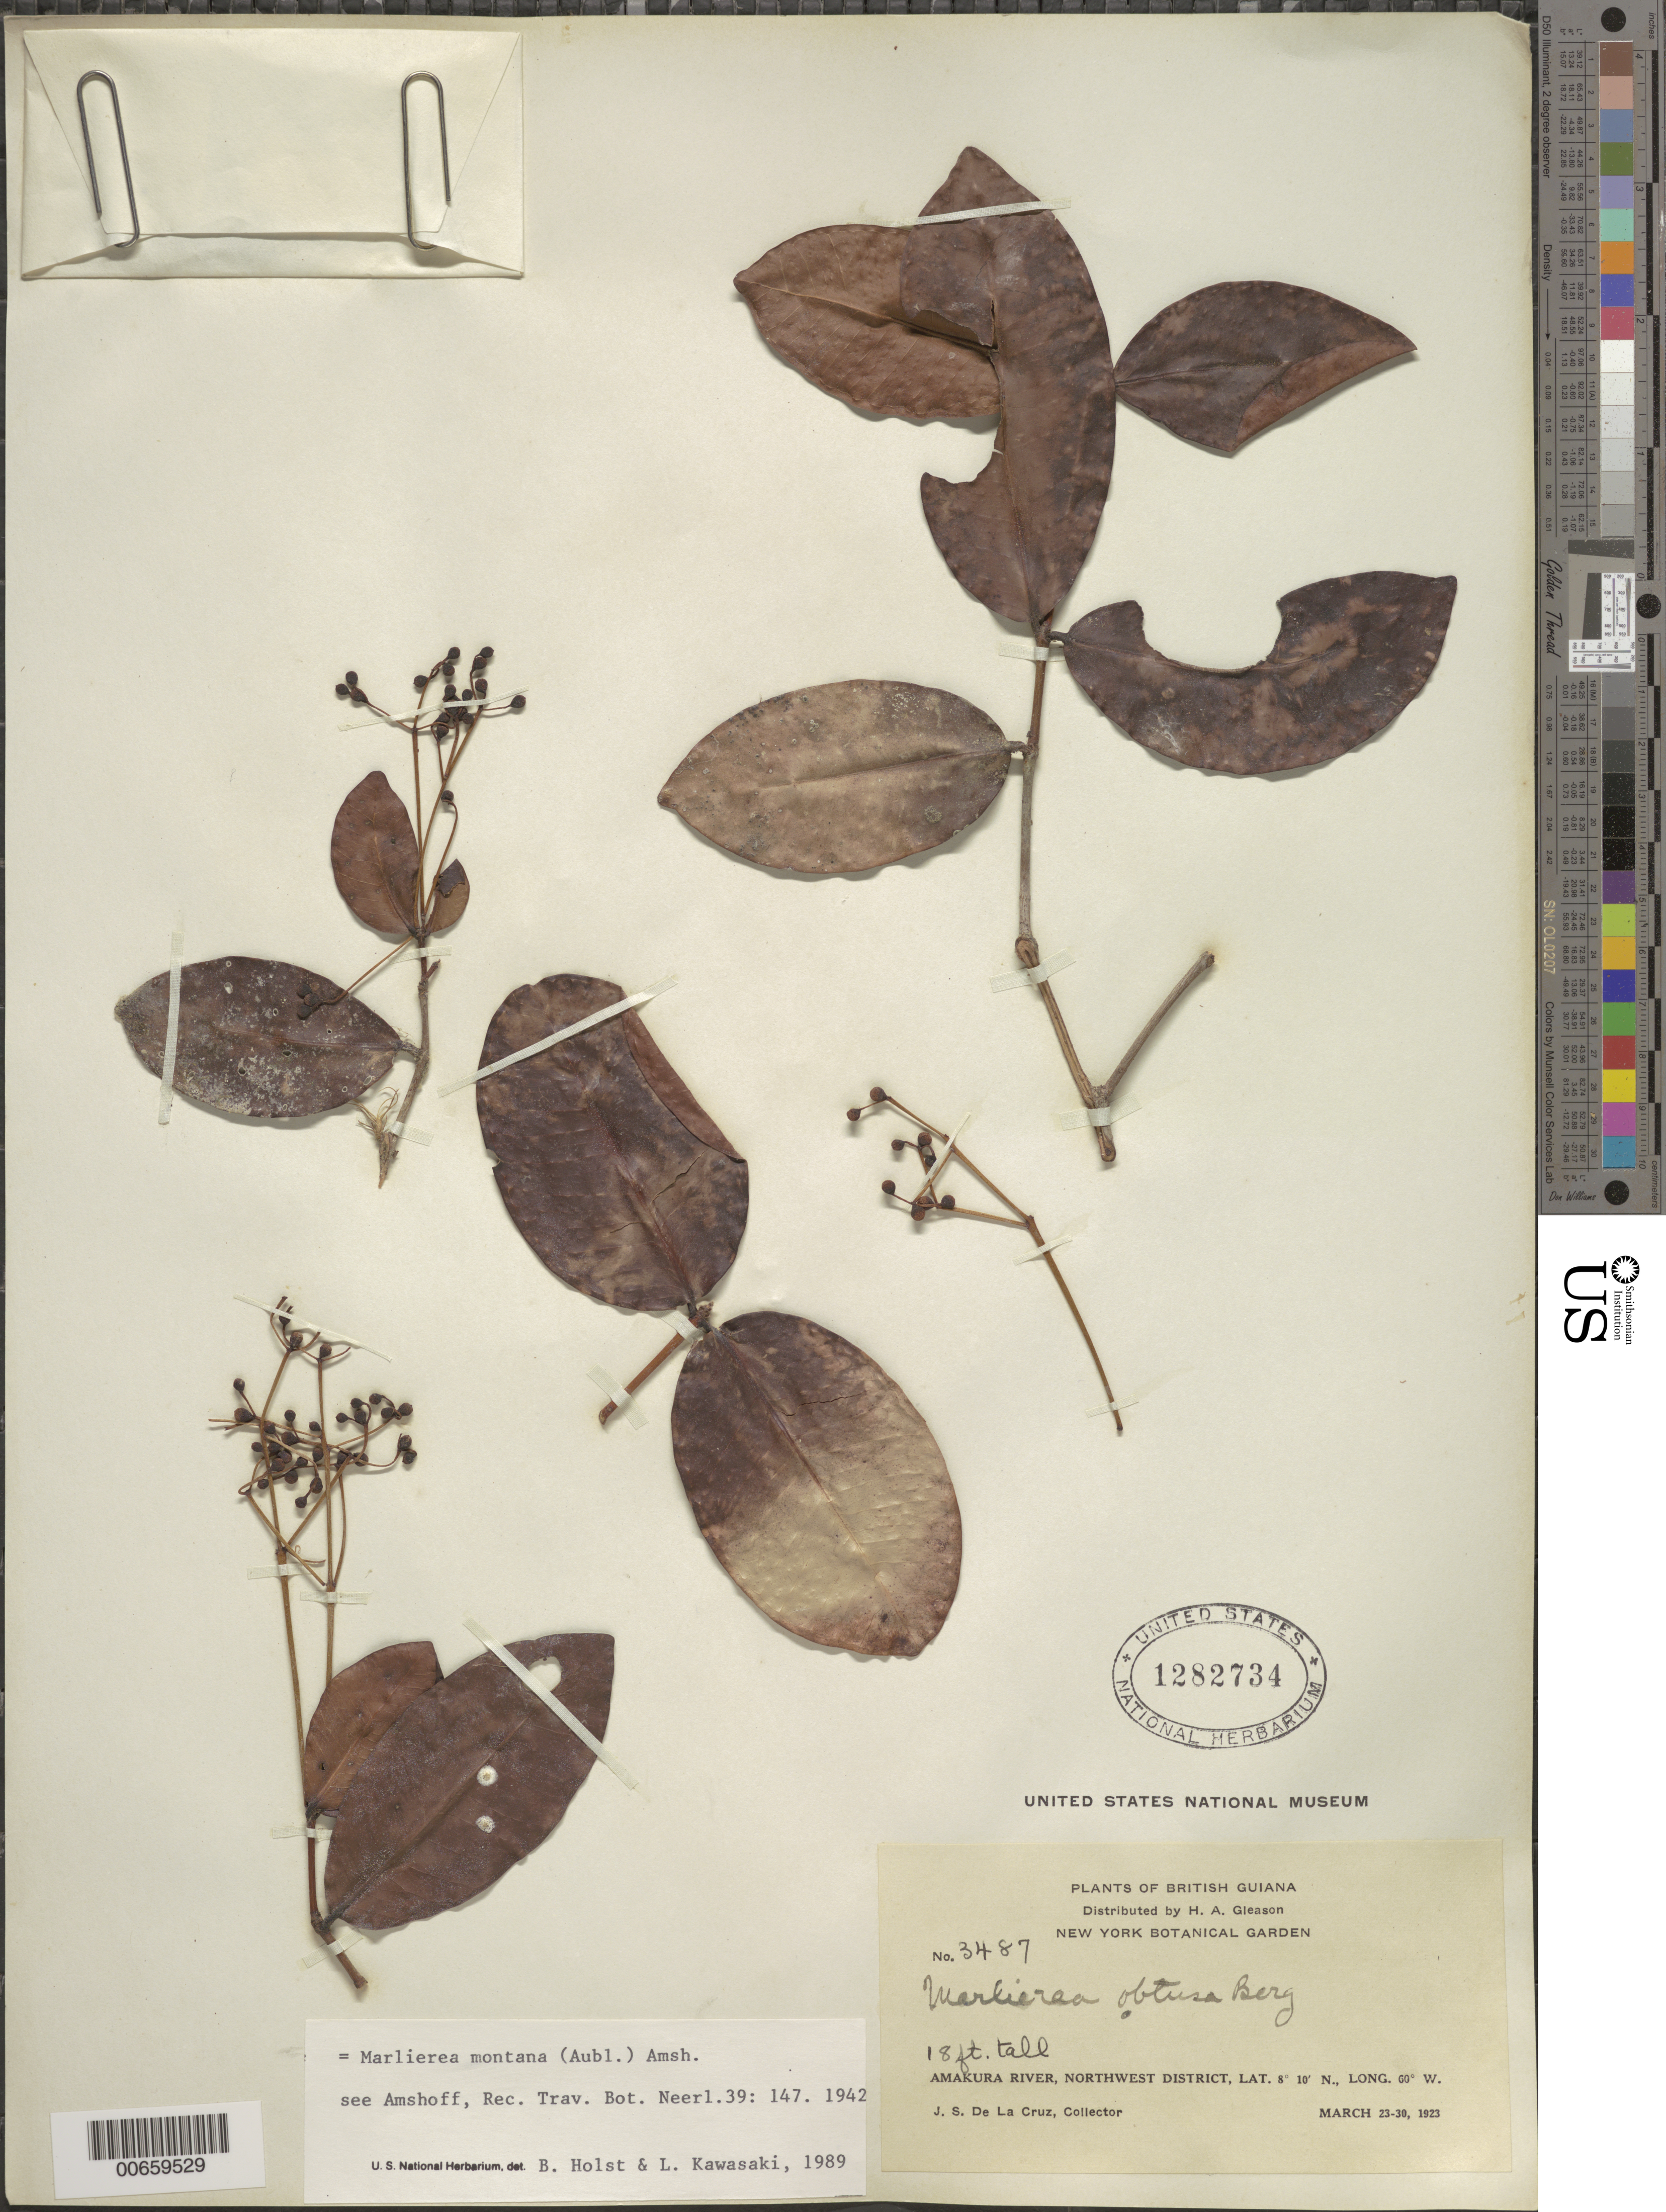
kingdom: Plantae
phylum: Tracheophyta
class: Magnoliopsida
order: Myrtales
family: Myrtaceae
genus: Myrcia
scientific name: Myrcia neomontana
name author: E. Lucas & C.E. Wilson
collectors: J. S. de la Cruz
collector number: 3487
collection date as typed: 23-Mar-23 to 30-Mar-23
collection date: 1923-03-23/1923-03-30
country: Guyana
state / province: Barima-Waini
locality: Amakura R., NW District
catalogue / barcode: US 1282734